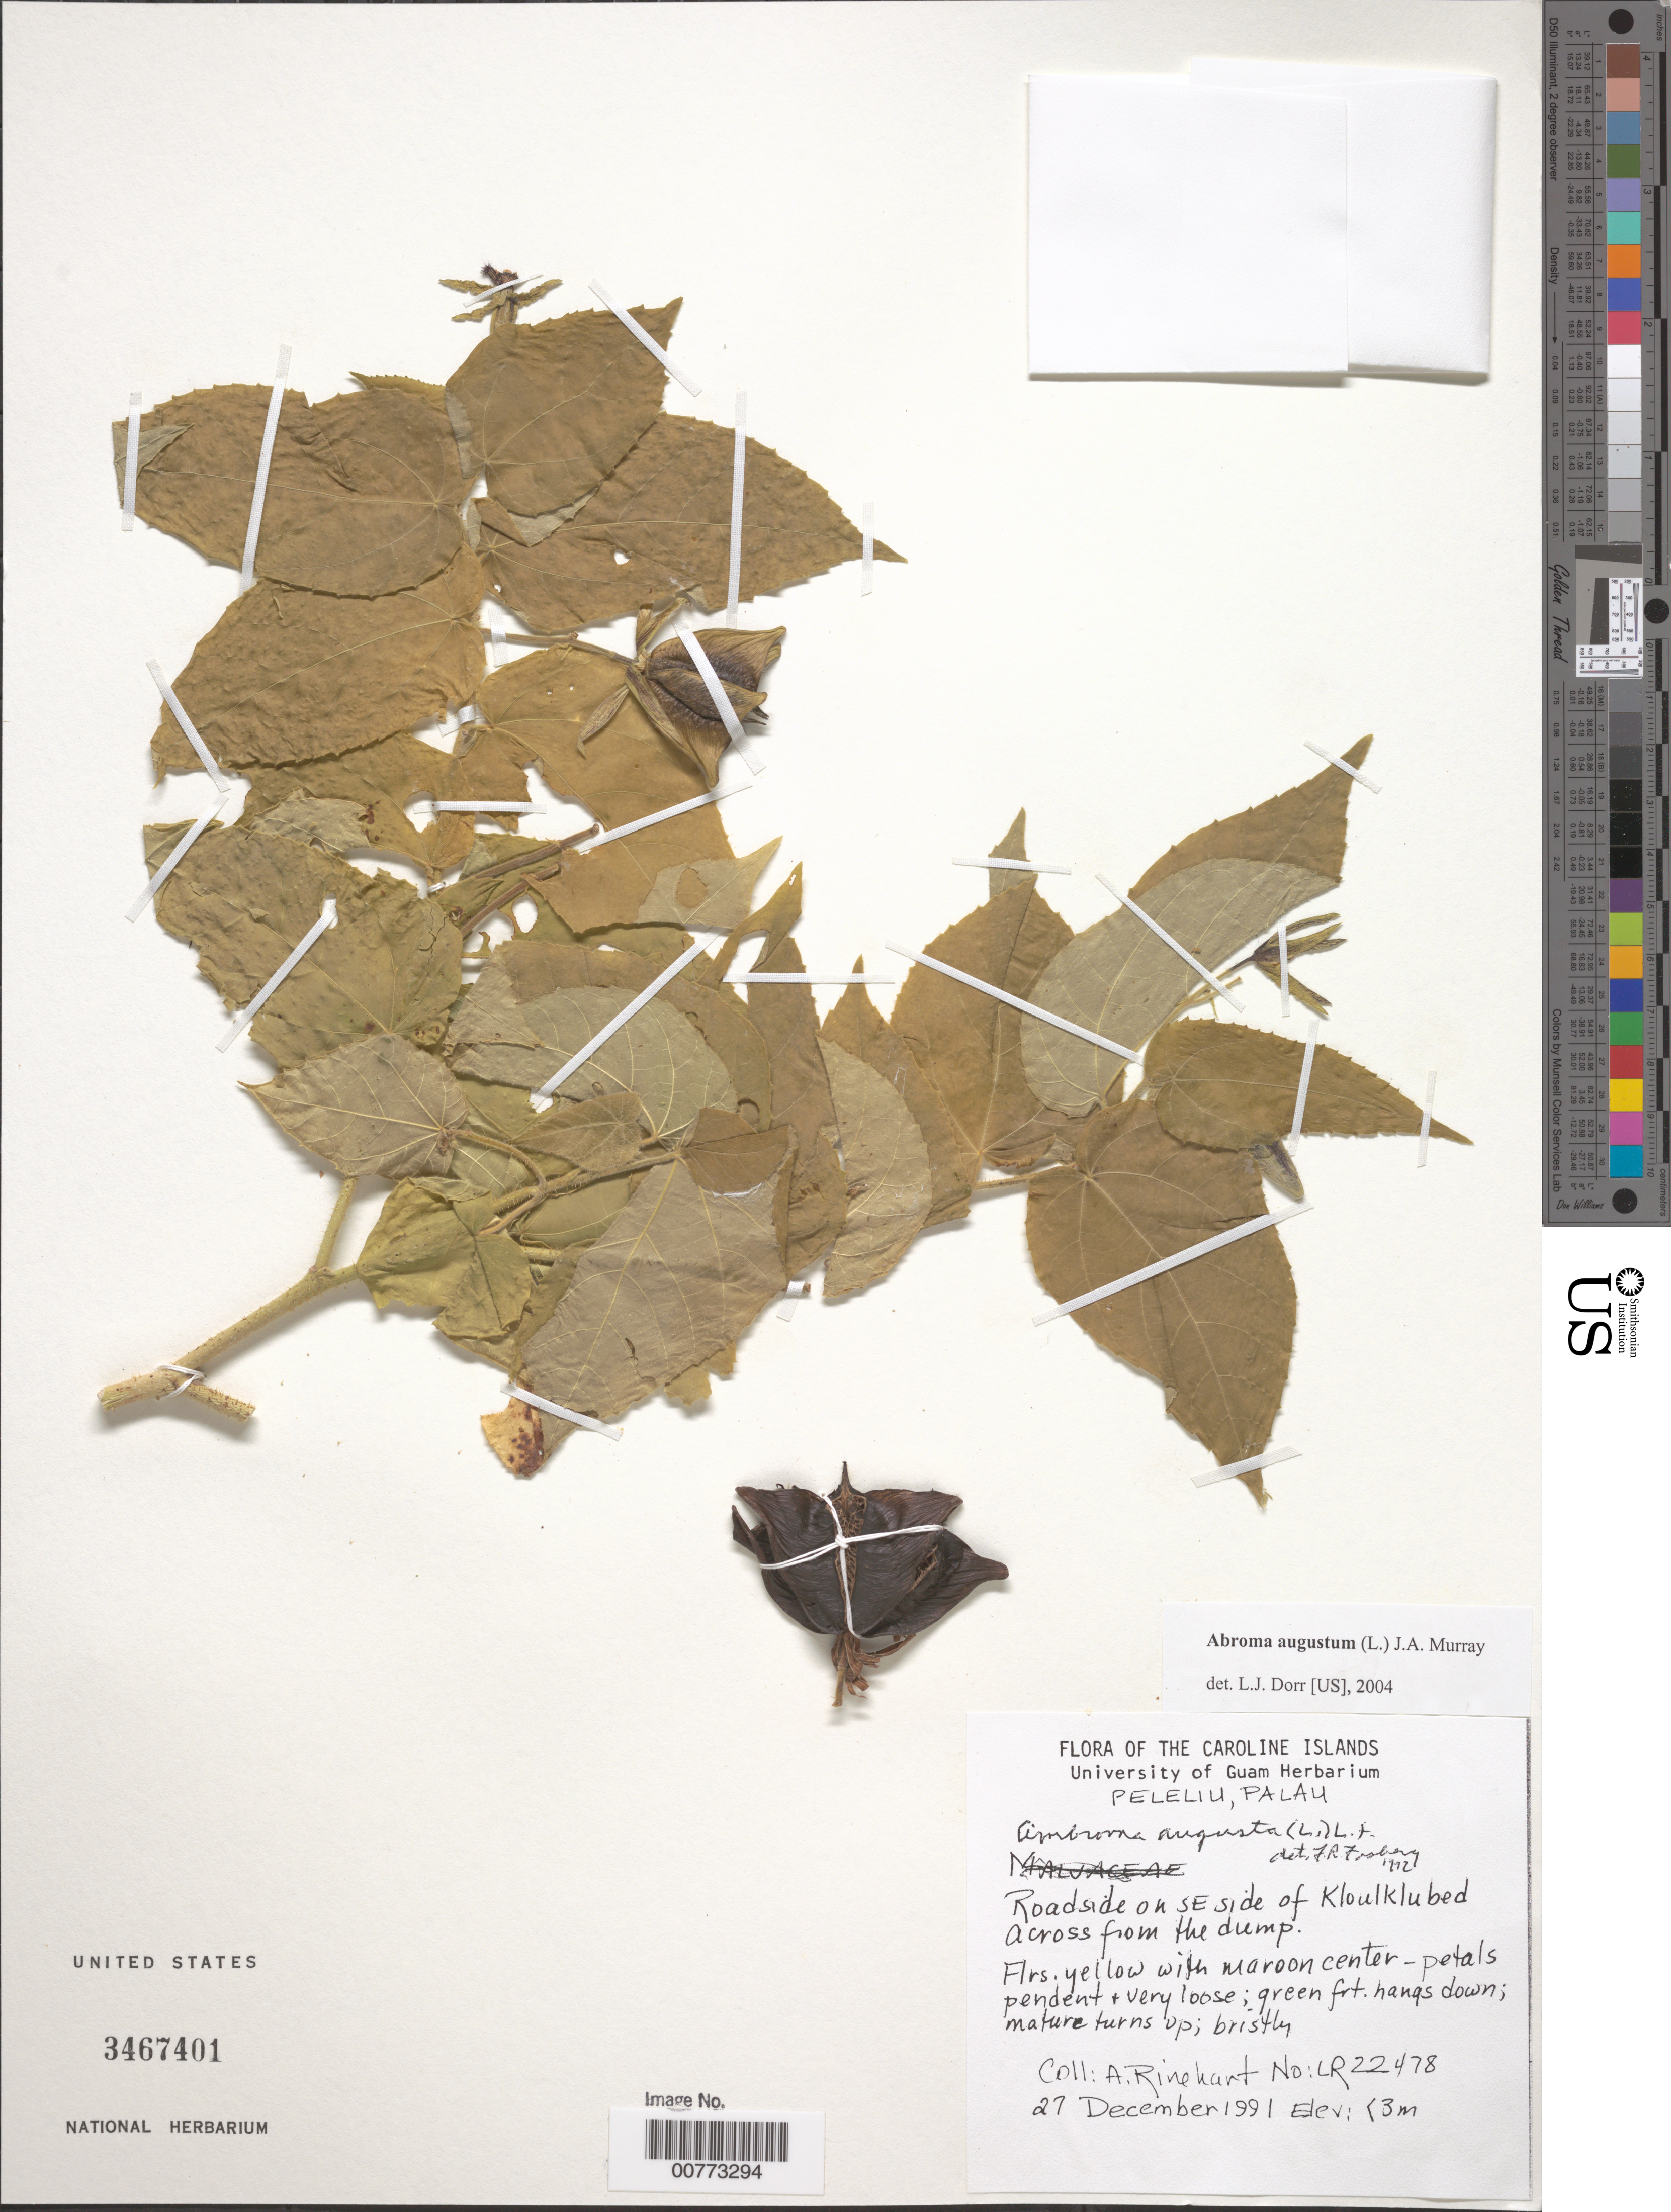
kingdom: Plantae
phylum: Tracheophyta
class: Magnoliopsida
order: Malvales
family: Malvaceae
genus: Abroma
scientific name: Abroma augusta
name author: (L.) L. f.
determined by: Dorr, L. J., (BOT), Smithsonian Institution - National Museum of Natural History (UNITED STATES)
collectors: A. Rinehart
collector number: LR22478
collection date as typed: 27 Dec 1991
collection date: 1991-12-27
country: Palau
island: Beliliou [Peleliu]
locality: Peleliu. Roadside at forest border on NE side of Kloulklubed, across from the dump.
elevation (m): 3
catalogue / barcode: US 3467401